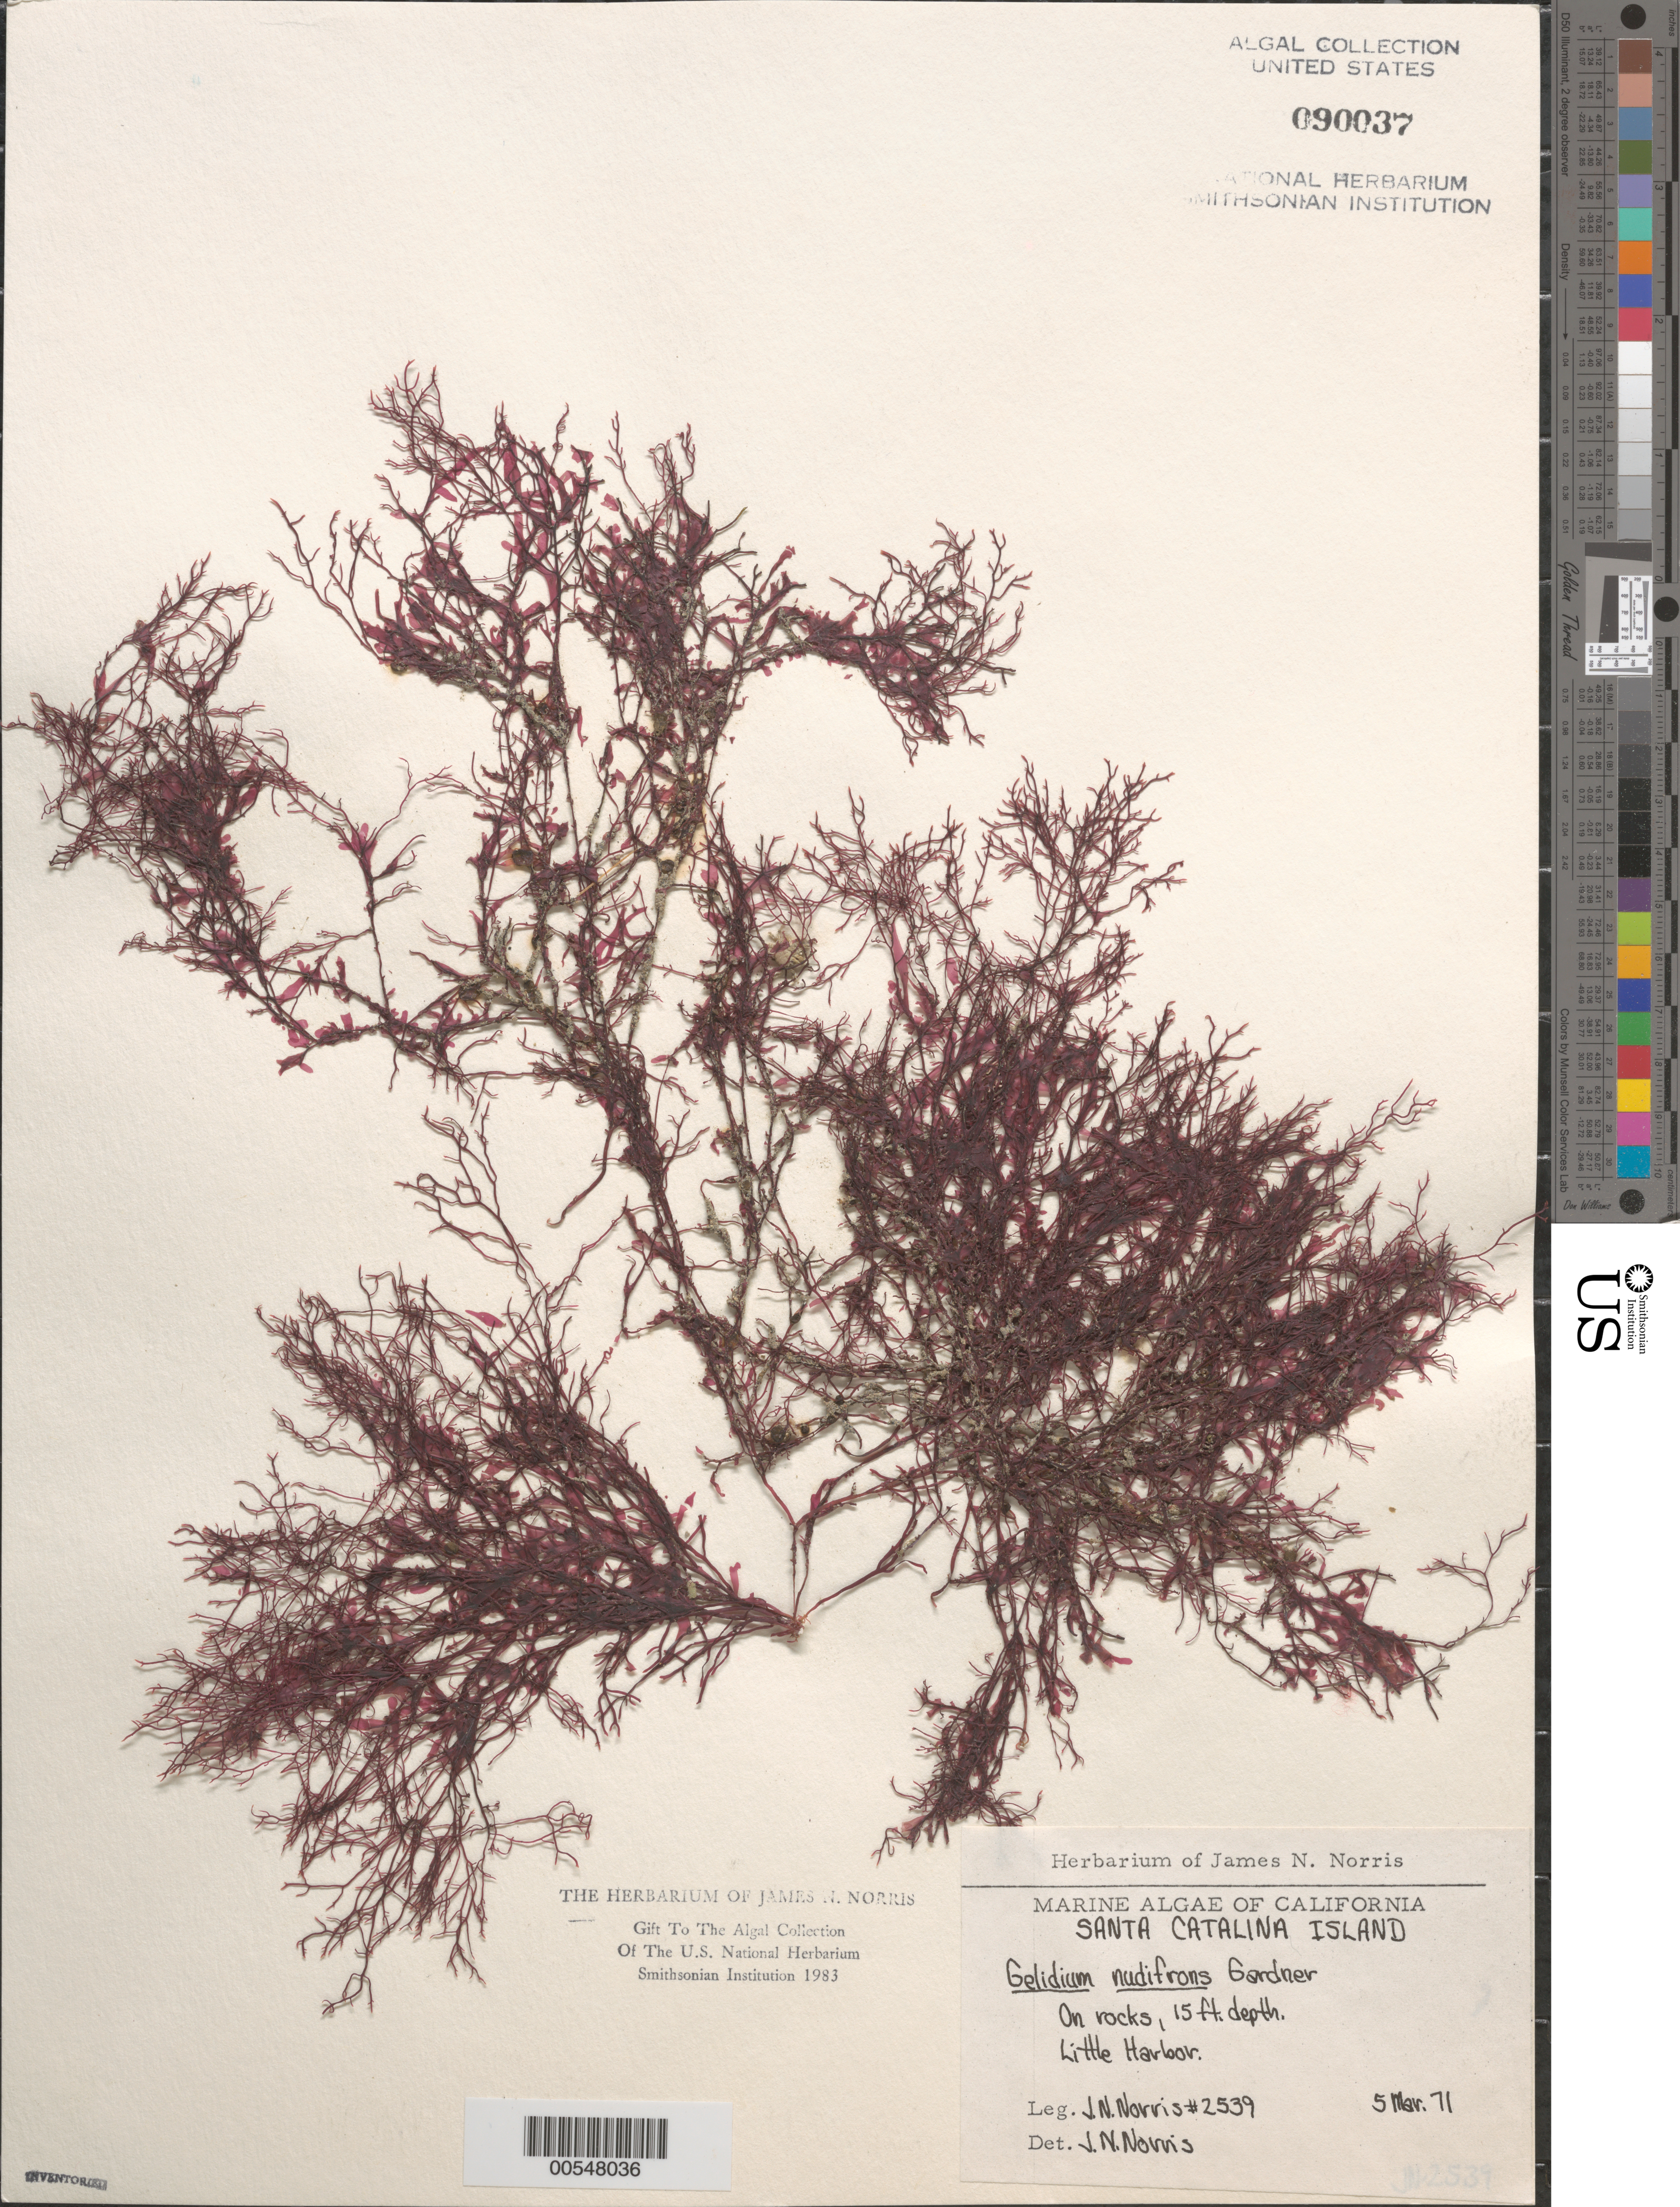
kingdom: Plantae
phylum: Rhodophyta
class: Florideophyceae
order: Gelidiales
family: Gelidiaceae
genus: Gelidium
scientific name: Gelidium nudifrons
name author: N.L. Gardner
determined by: Norris, James N.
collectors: J. N. Norris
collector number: JN-2539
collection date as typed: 05 Mar 1971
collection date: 1971-03-05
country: United States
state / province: California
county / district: Los Angeles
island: Santa Catalina Island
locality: Little Harbor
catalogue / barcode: US 90037